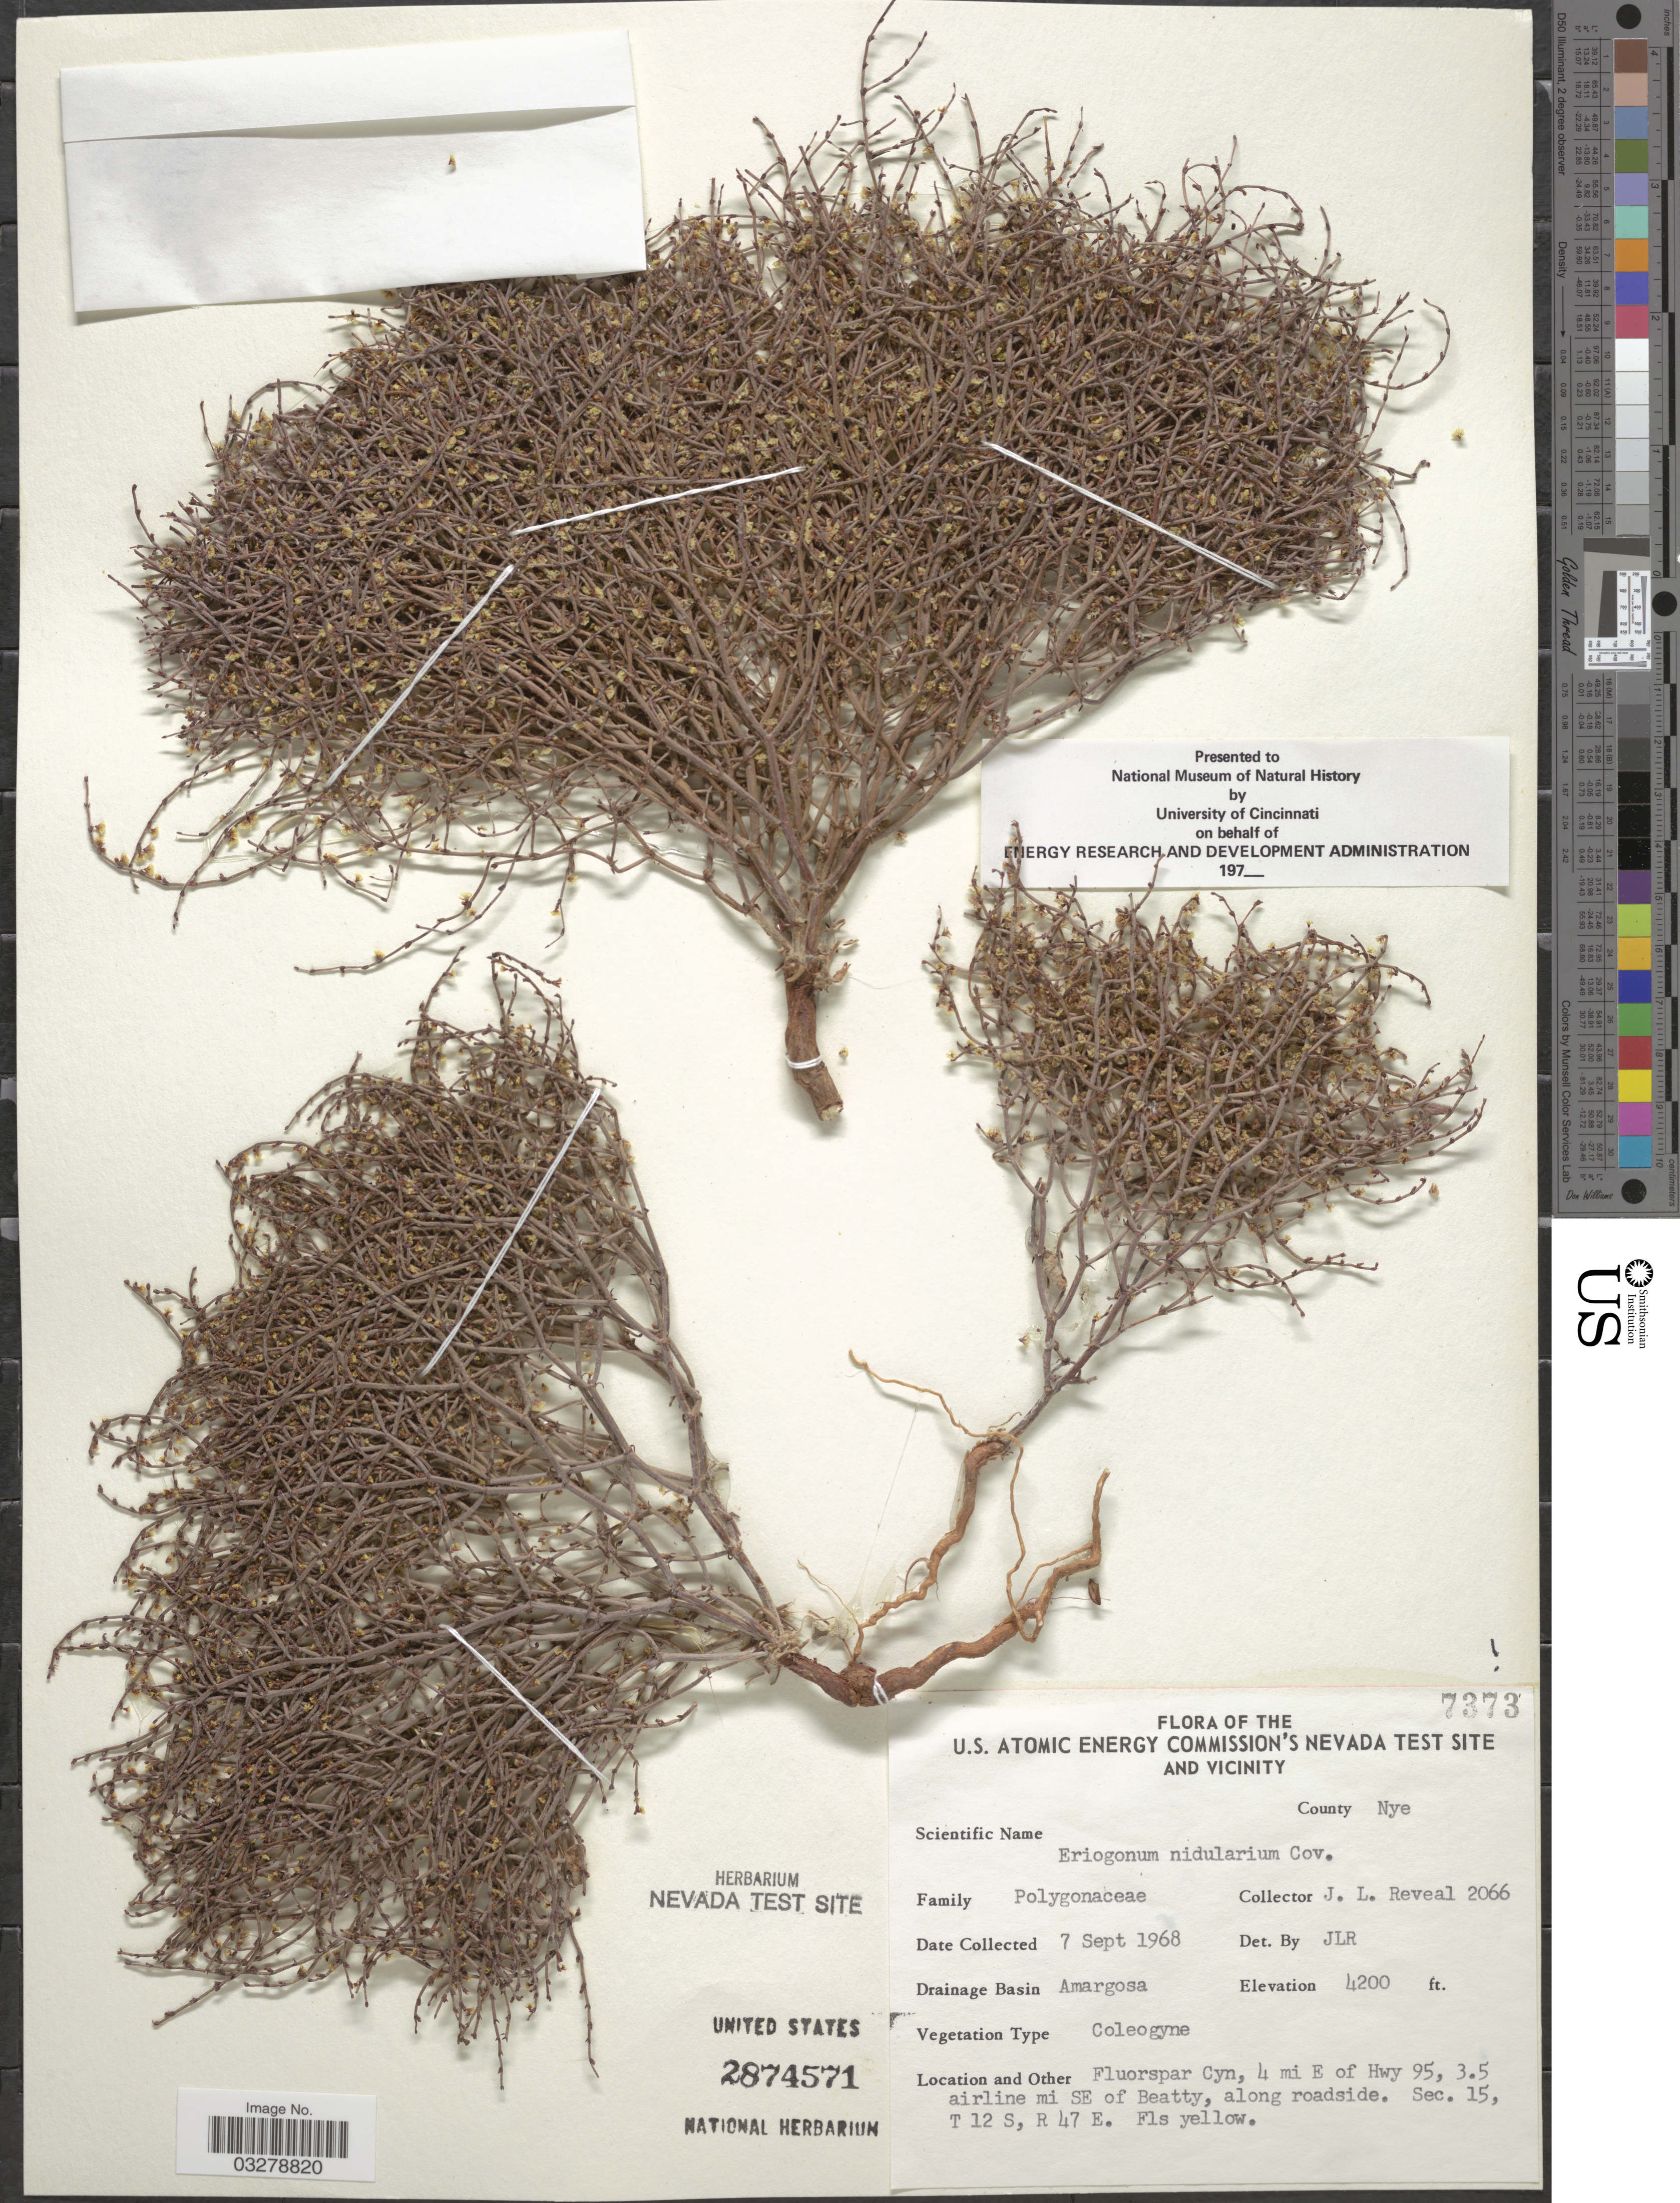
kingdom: Plantae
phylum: Tracheophyta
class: Magnoliopsida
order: Caryophyllales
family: Polygonaceae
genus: Eriogonum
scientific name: Eriogonum nidularium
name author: Coville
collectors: J. L. Reveal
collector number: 2066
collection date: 1968-09-07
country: United States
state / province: Nevada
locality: U.S. Atomic Energy Commission's Nevada Test Site and Vicinity. County Nye. Drainage Basin Amargosa. Fluospar Cyn, 4 mi E of Hwy 95, 3.5 airline mi SE of Beatty, along roadside. Sec. 15, T 12 S, R 47 E.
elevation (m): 1280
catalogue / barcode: US 2874571